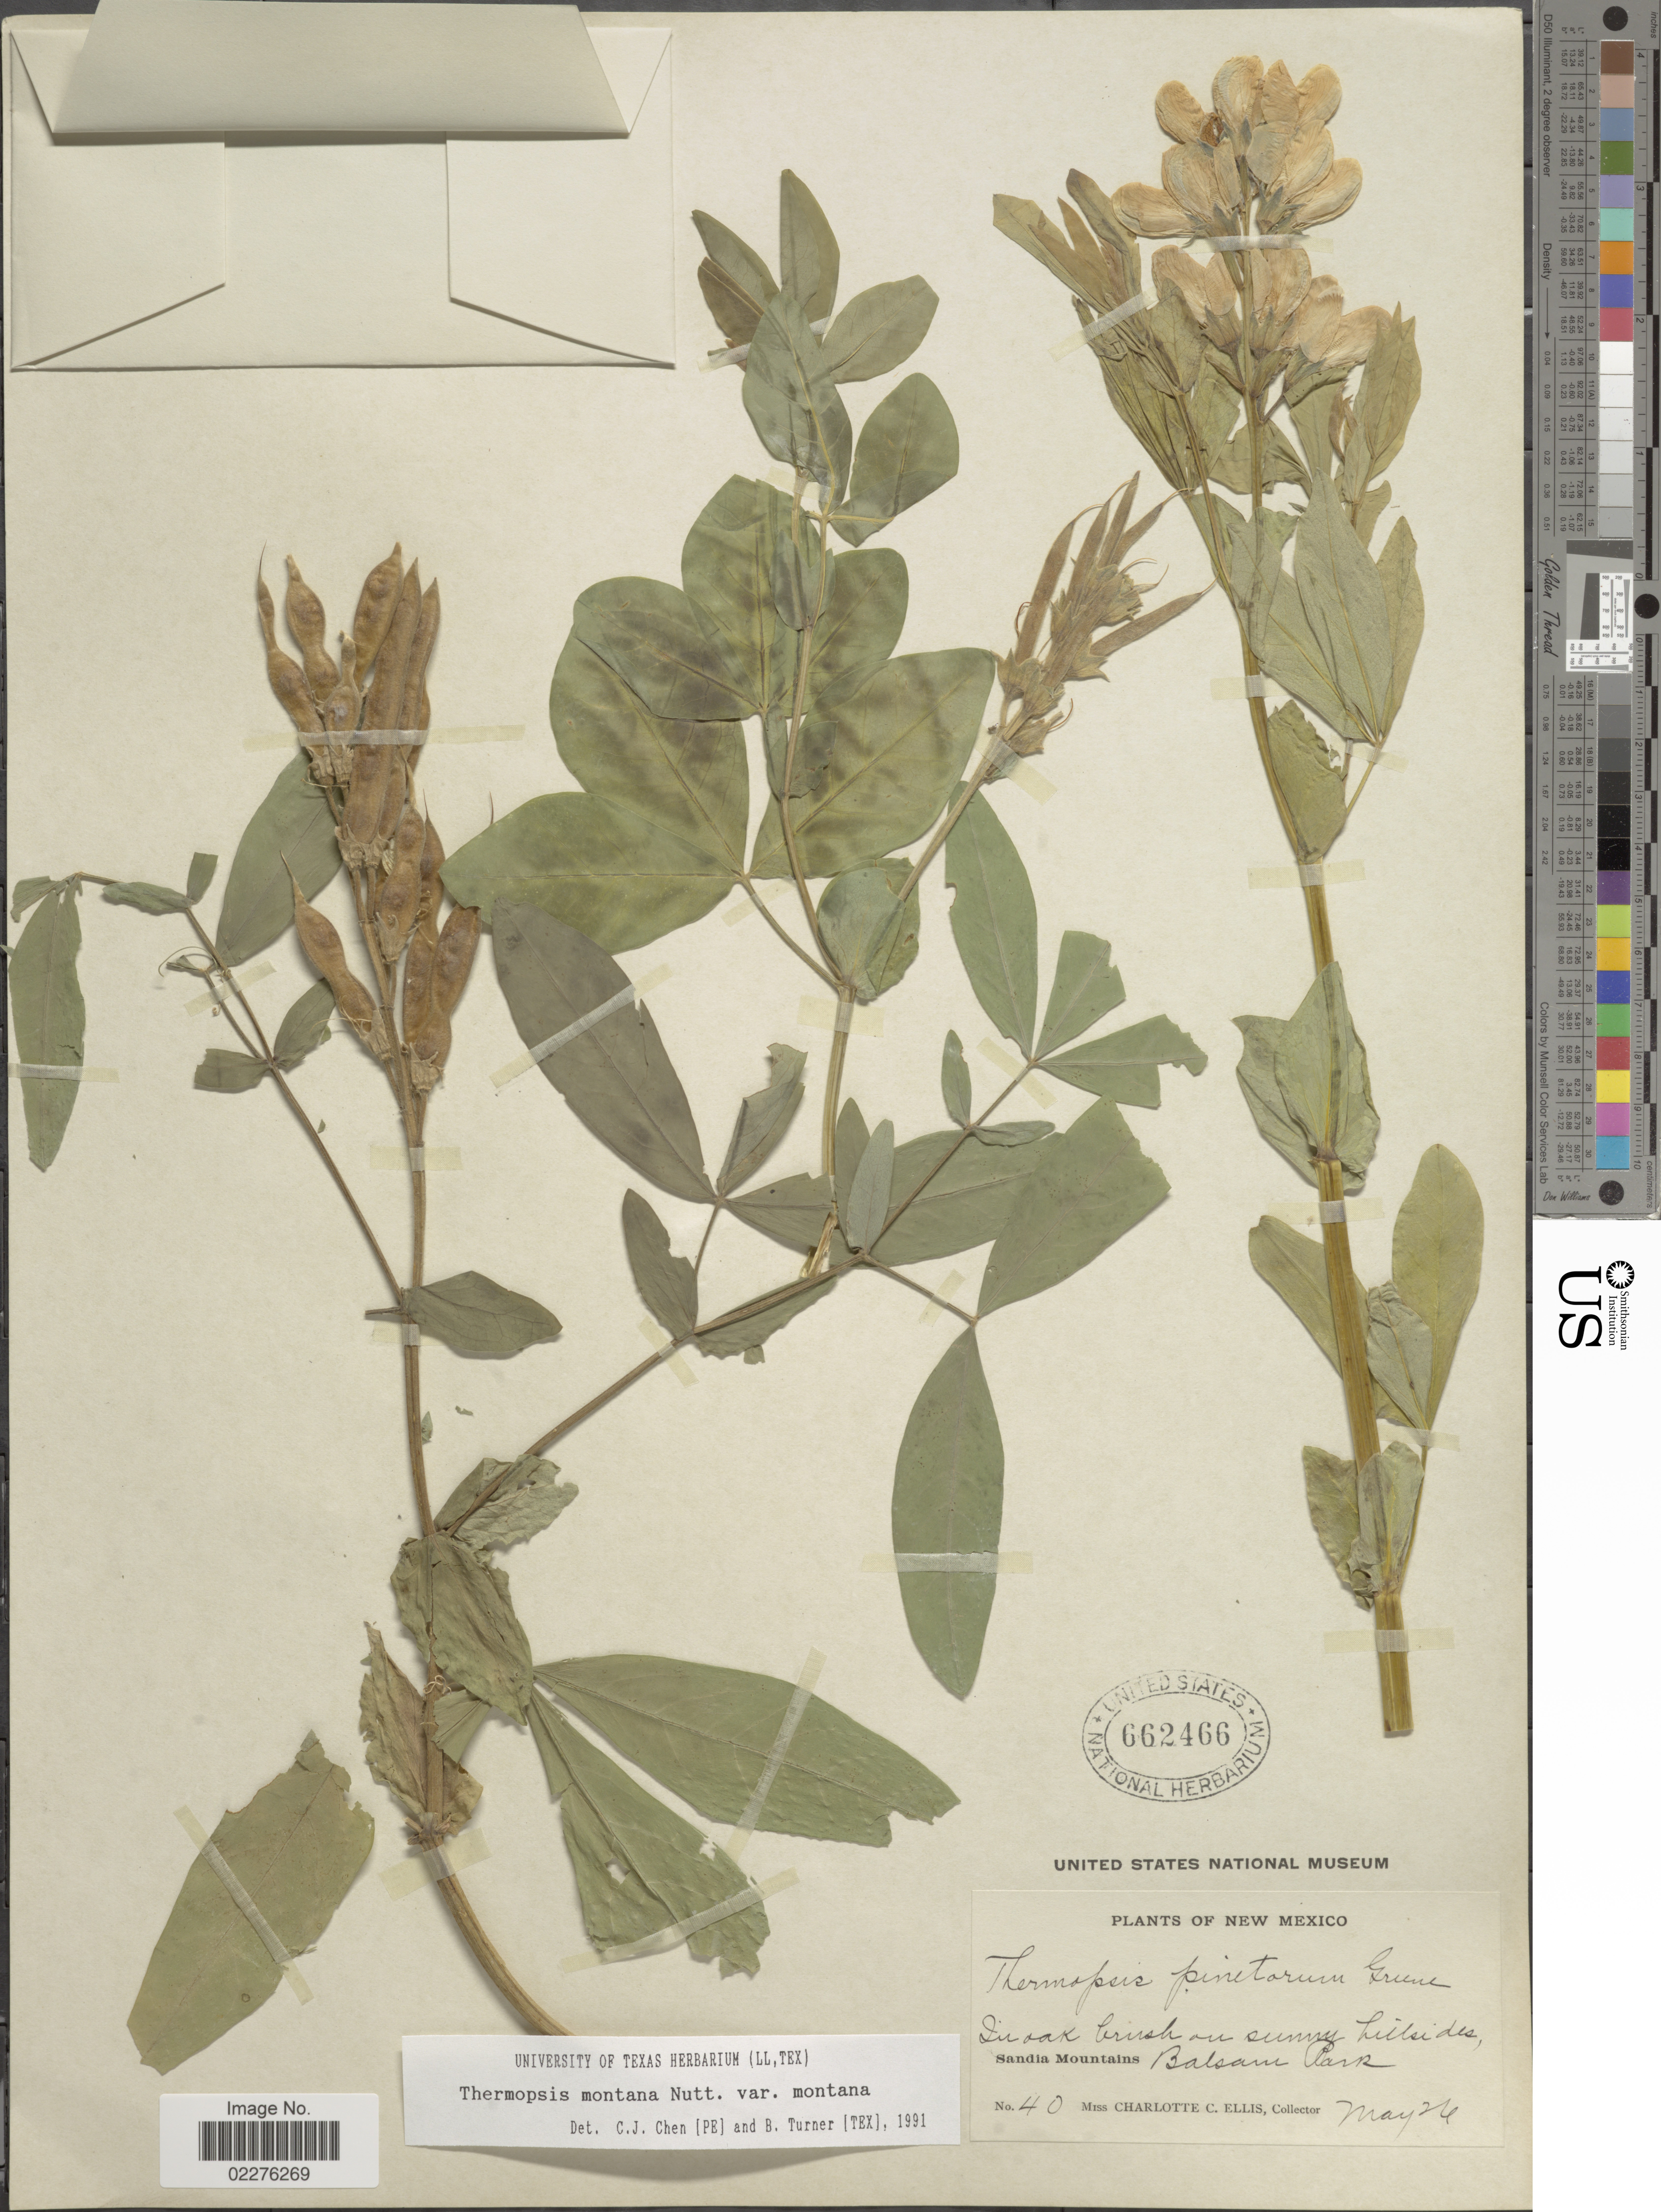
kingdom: Plantae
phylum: Tracheophyta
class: Magnoliopsida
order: Fabales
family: Fabaceae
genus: Thermopsis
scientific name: Thermopsis montana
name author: Nutt.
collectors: C. C. Ellis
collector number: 40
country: United States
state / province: New Mexico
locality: In oak brush on sunny hillside, Sandia Mountains Balsam Park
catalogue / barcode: US 662466